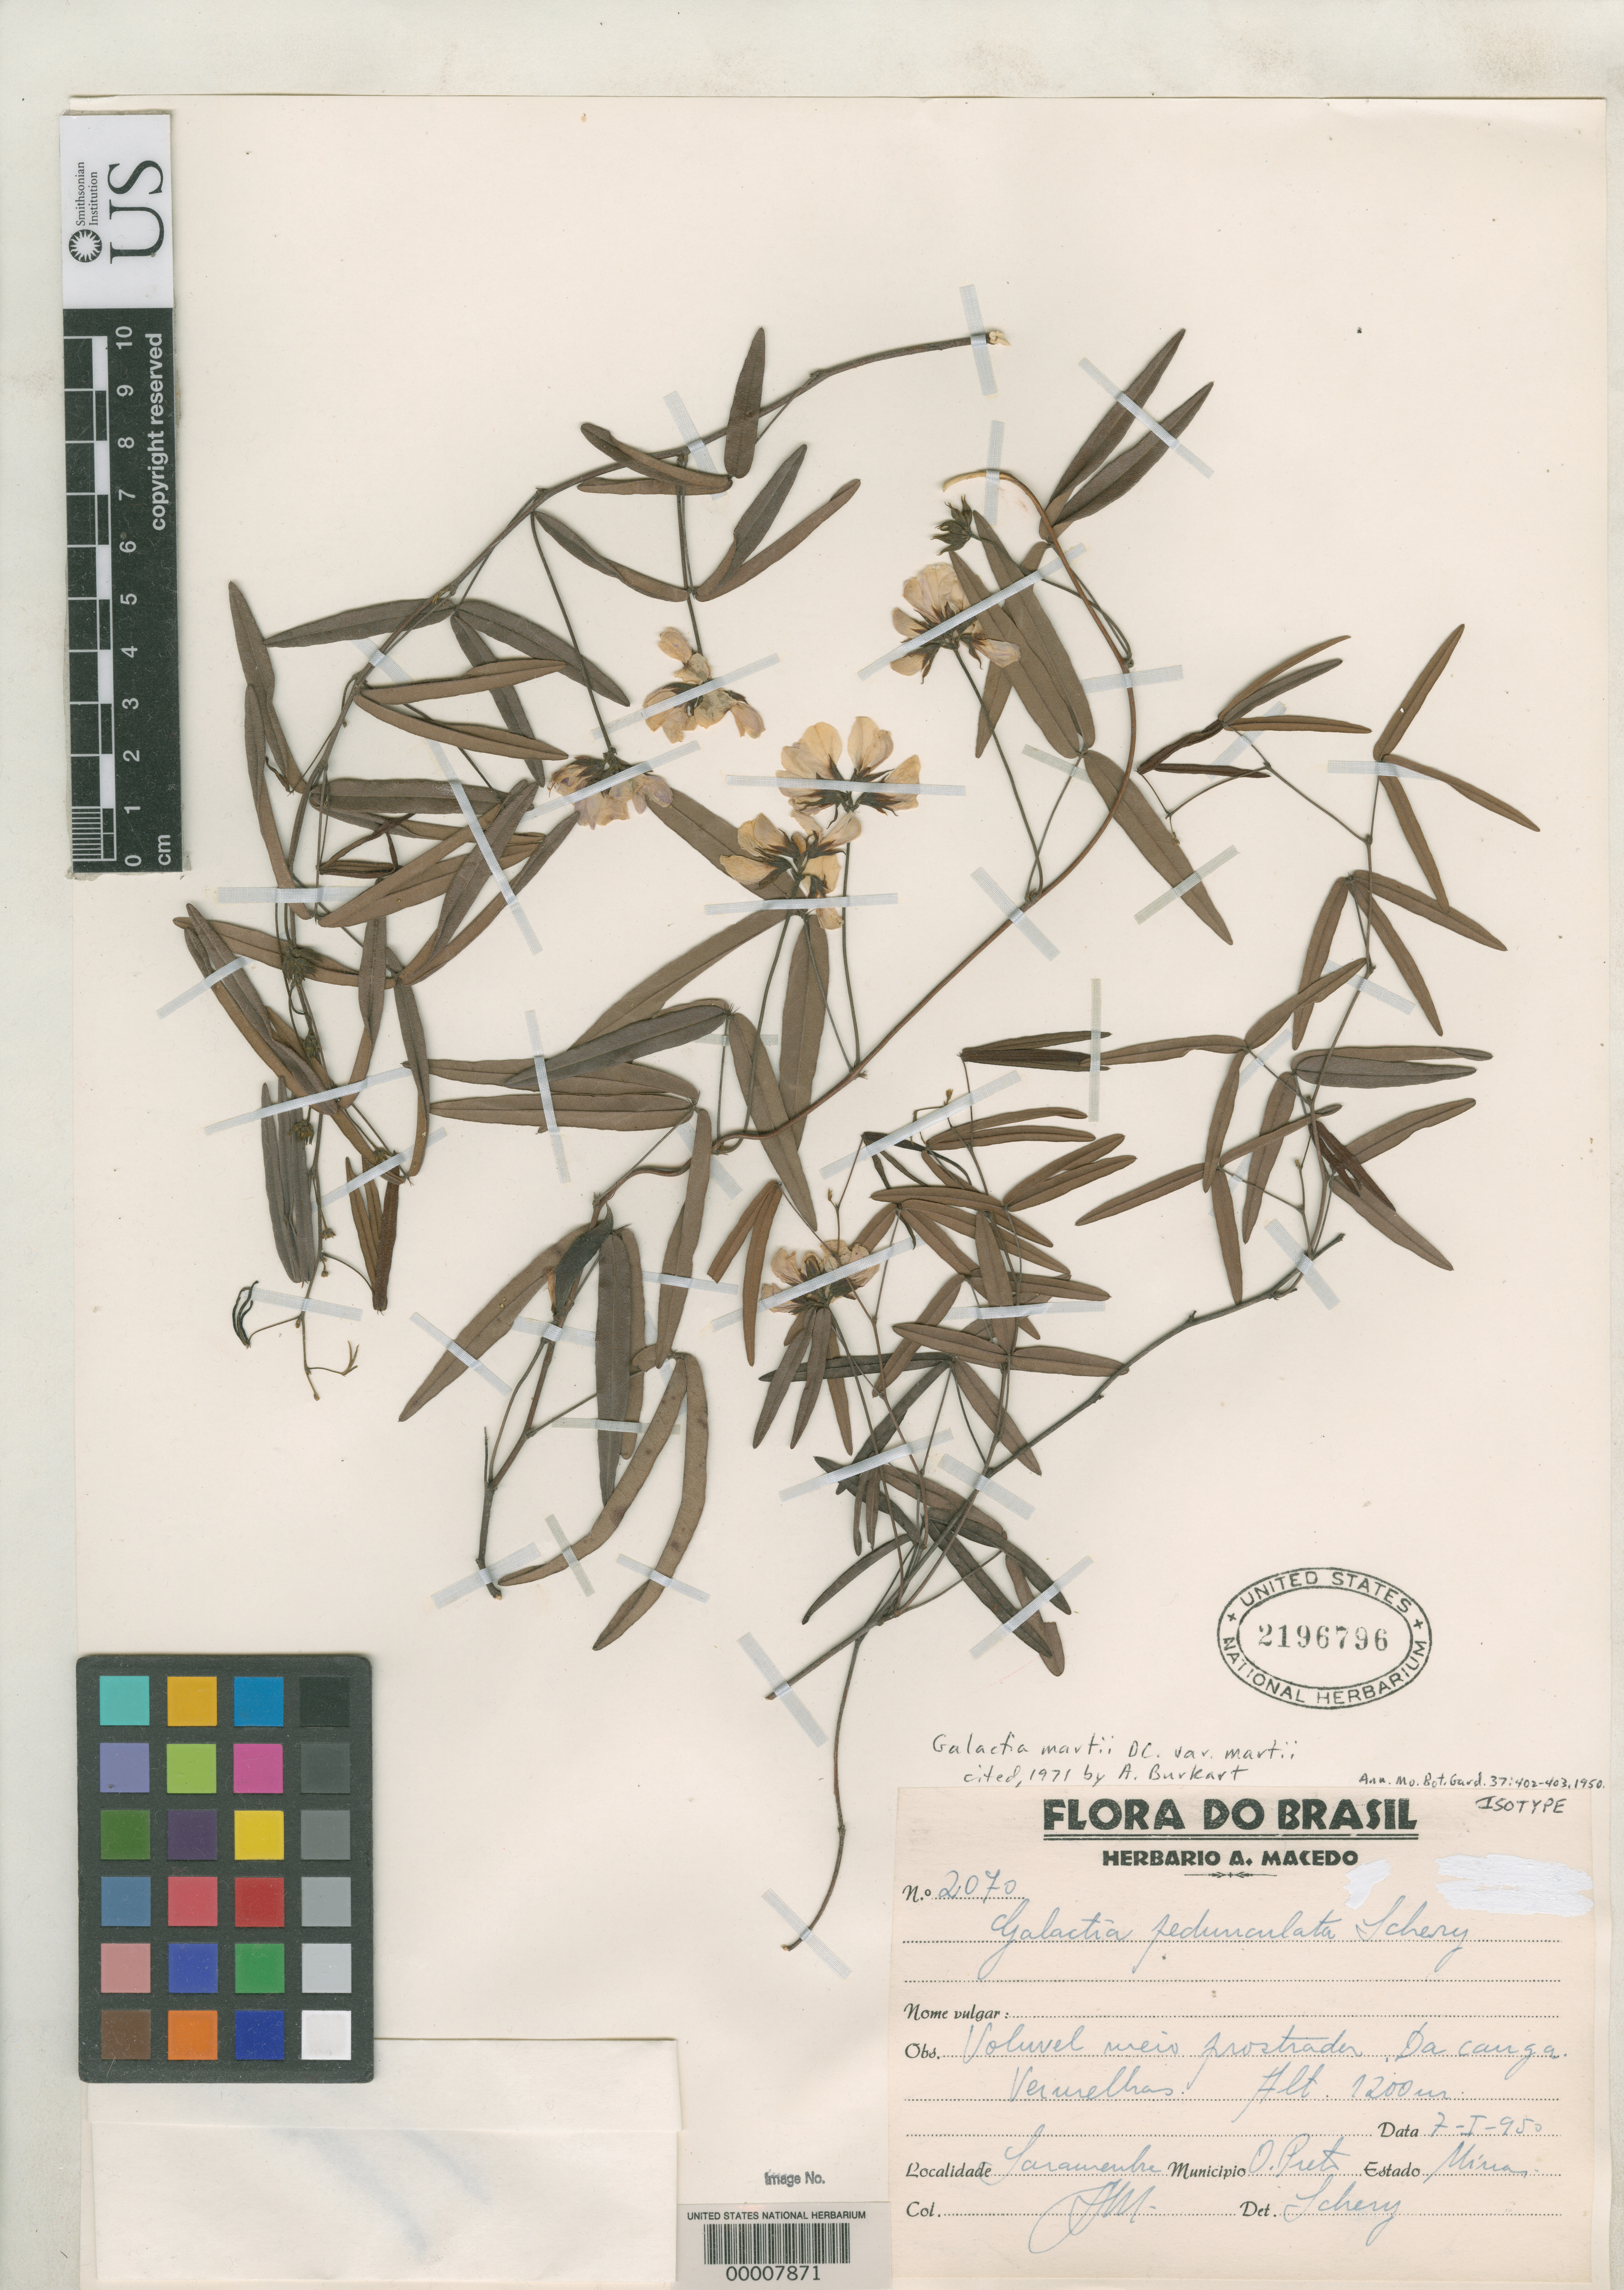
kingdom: Plantae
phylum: Tracheophyta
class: Magnoliopsida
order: Fabales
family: Fabaceae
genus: Galactia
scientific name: Galactia fiebrigiana var. pedicellata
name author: Burkart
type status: Isotype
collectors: P. C. Hutchison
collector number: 1505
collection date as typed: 01 Oct 1957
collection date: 1957-10-01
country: Peru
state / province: Amazonas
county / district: Bagua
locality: Hacienda Marerilla, near Bagua Grande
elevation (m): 400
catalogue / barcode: US 2404130